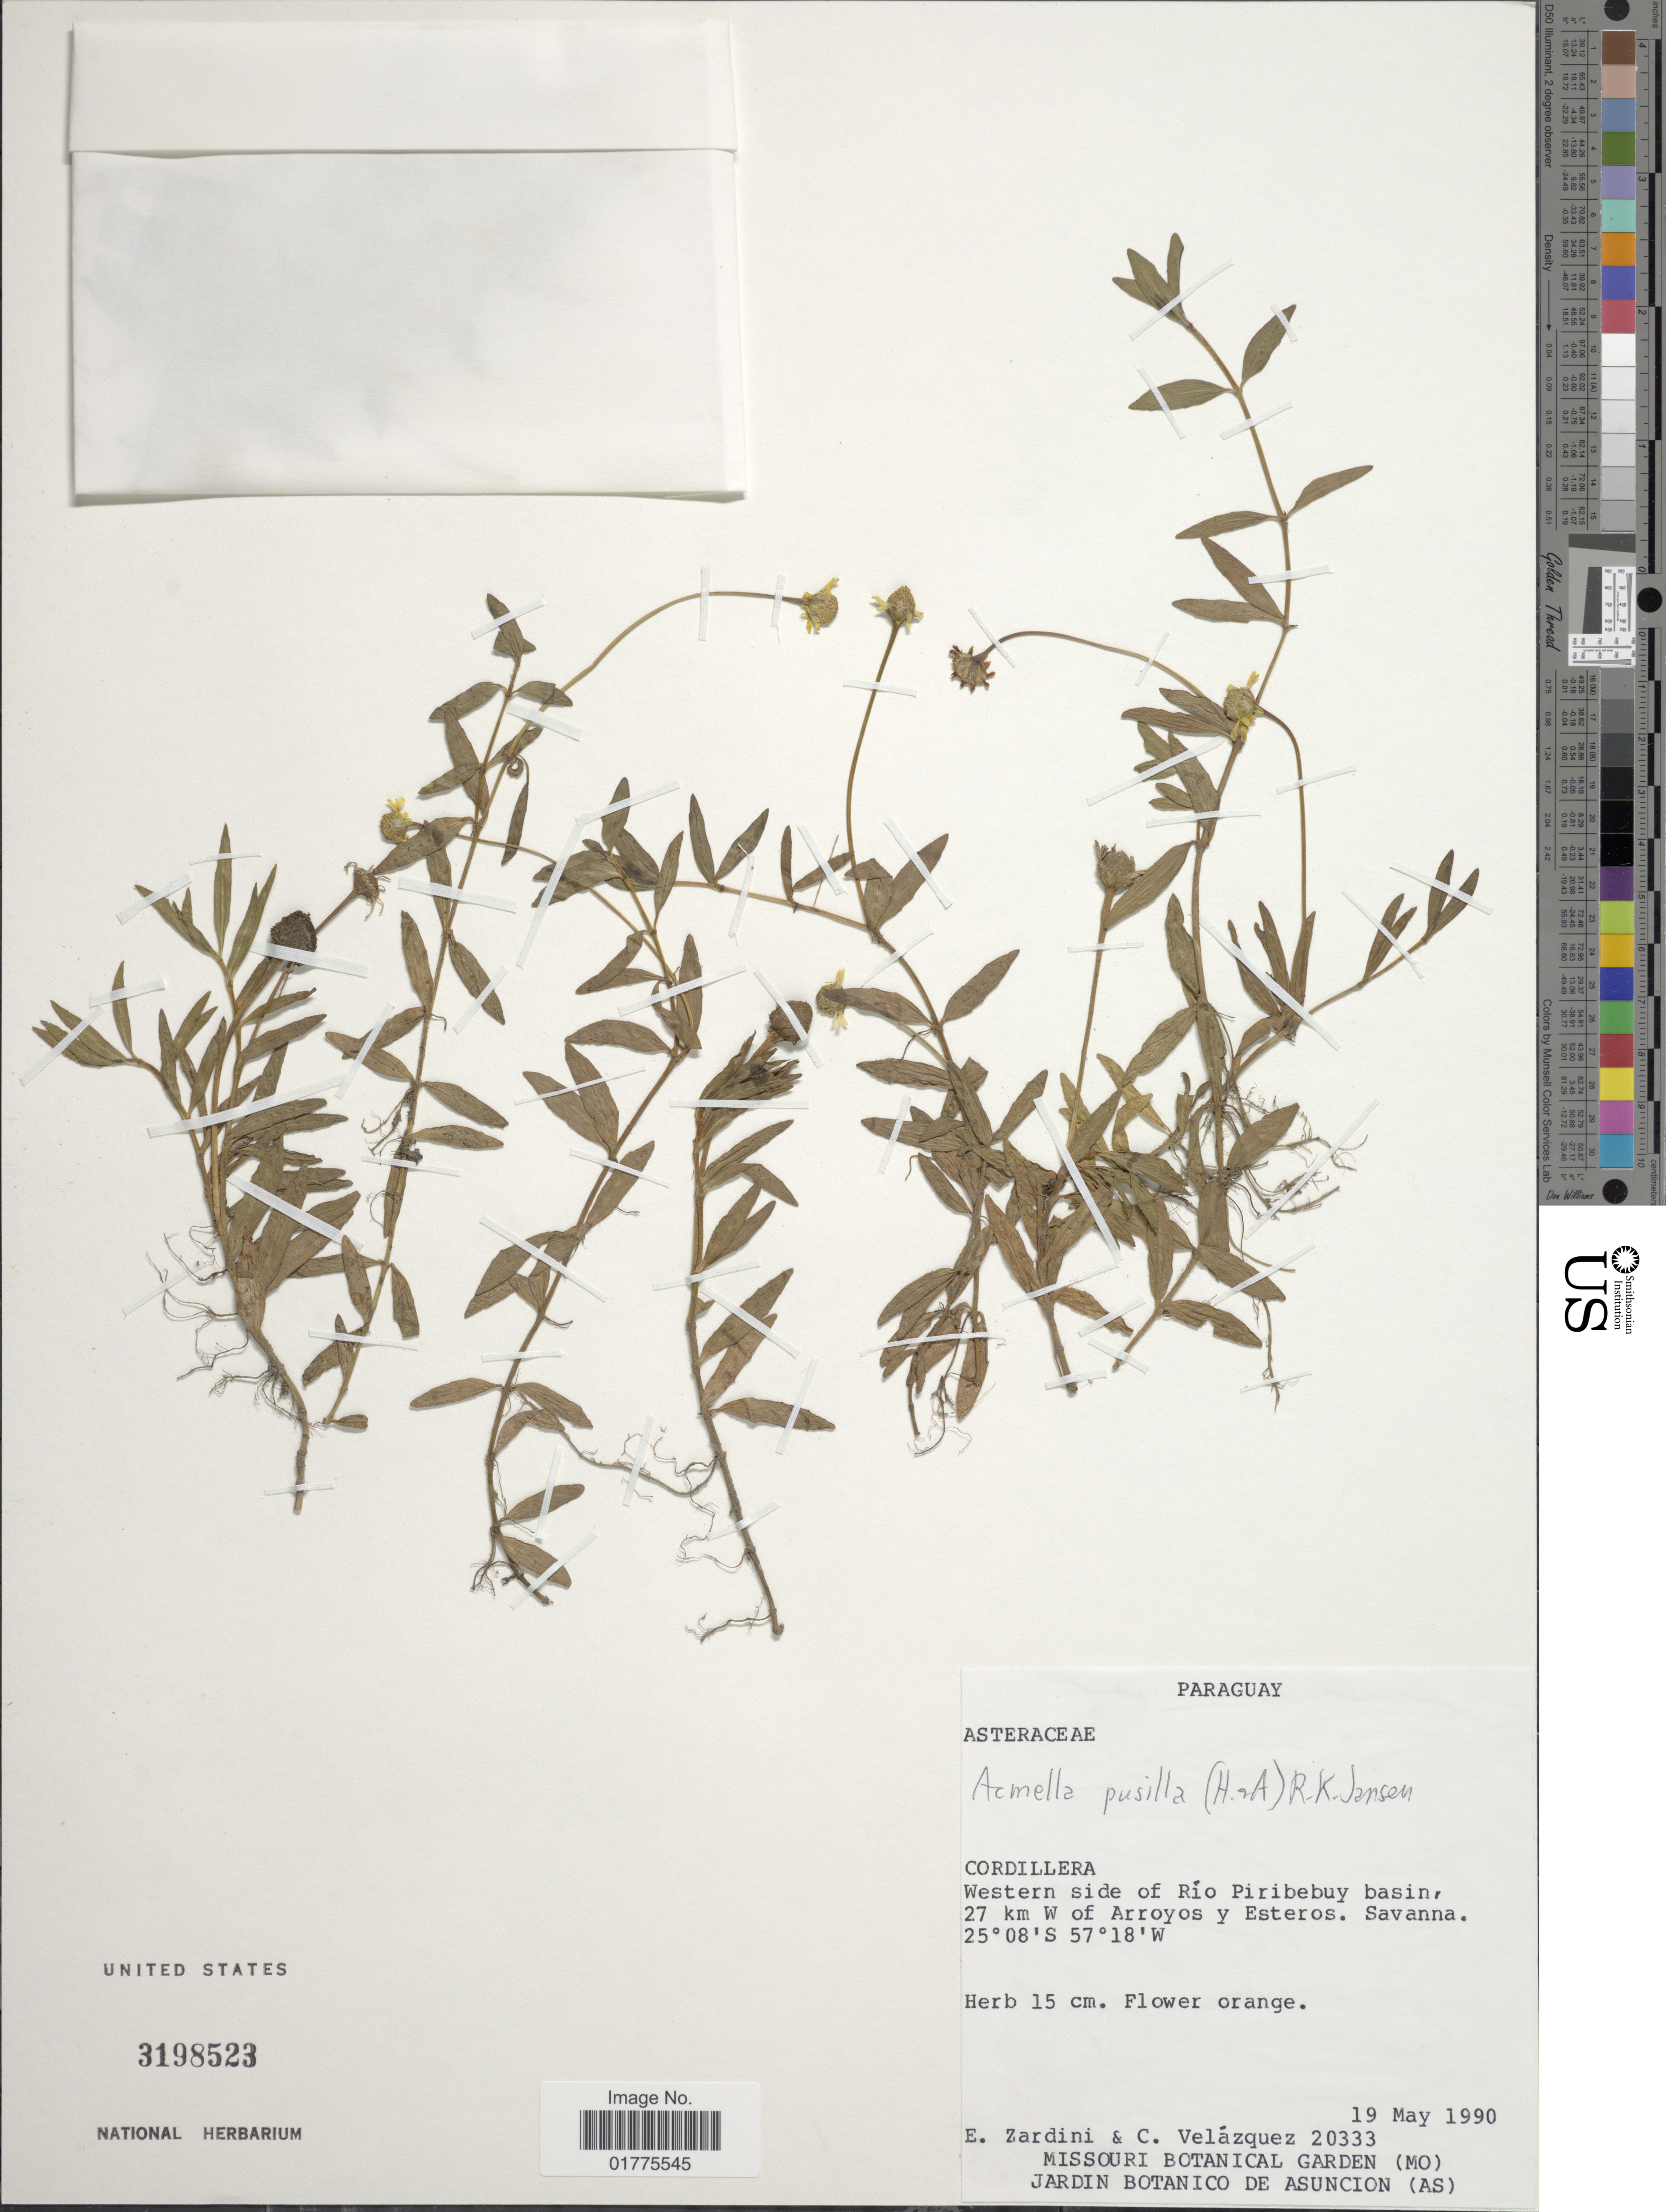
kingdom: Plantae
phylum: Tracheophyta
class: Magnoliopsida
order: Asterales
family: Asteraceae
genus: Acmella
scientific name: Acmella pusilla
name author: (Hook. & Arn.) R.K. Jansen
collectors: E. M. Zardini & C. Velázquez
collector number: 20333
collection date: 1990-05-19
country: Paraguay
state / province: Cordillera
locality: Western side of Rio Piribebuy basin, 27 km W of Arroyos y Esteros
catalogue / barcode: US 3198523